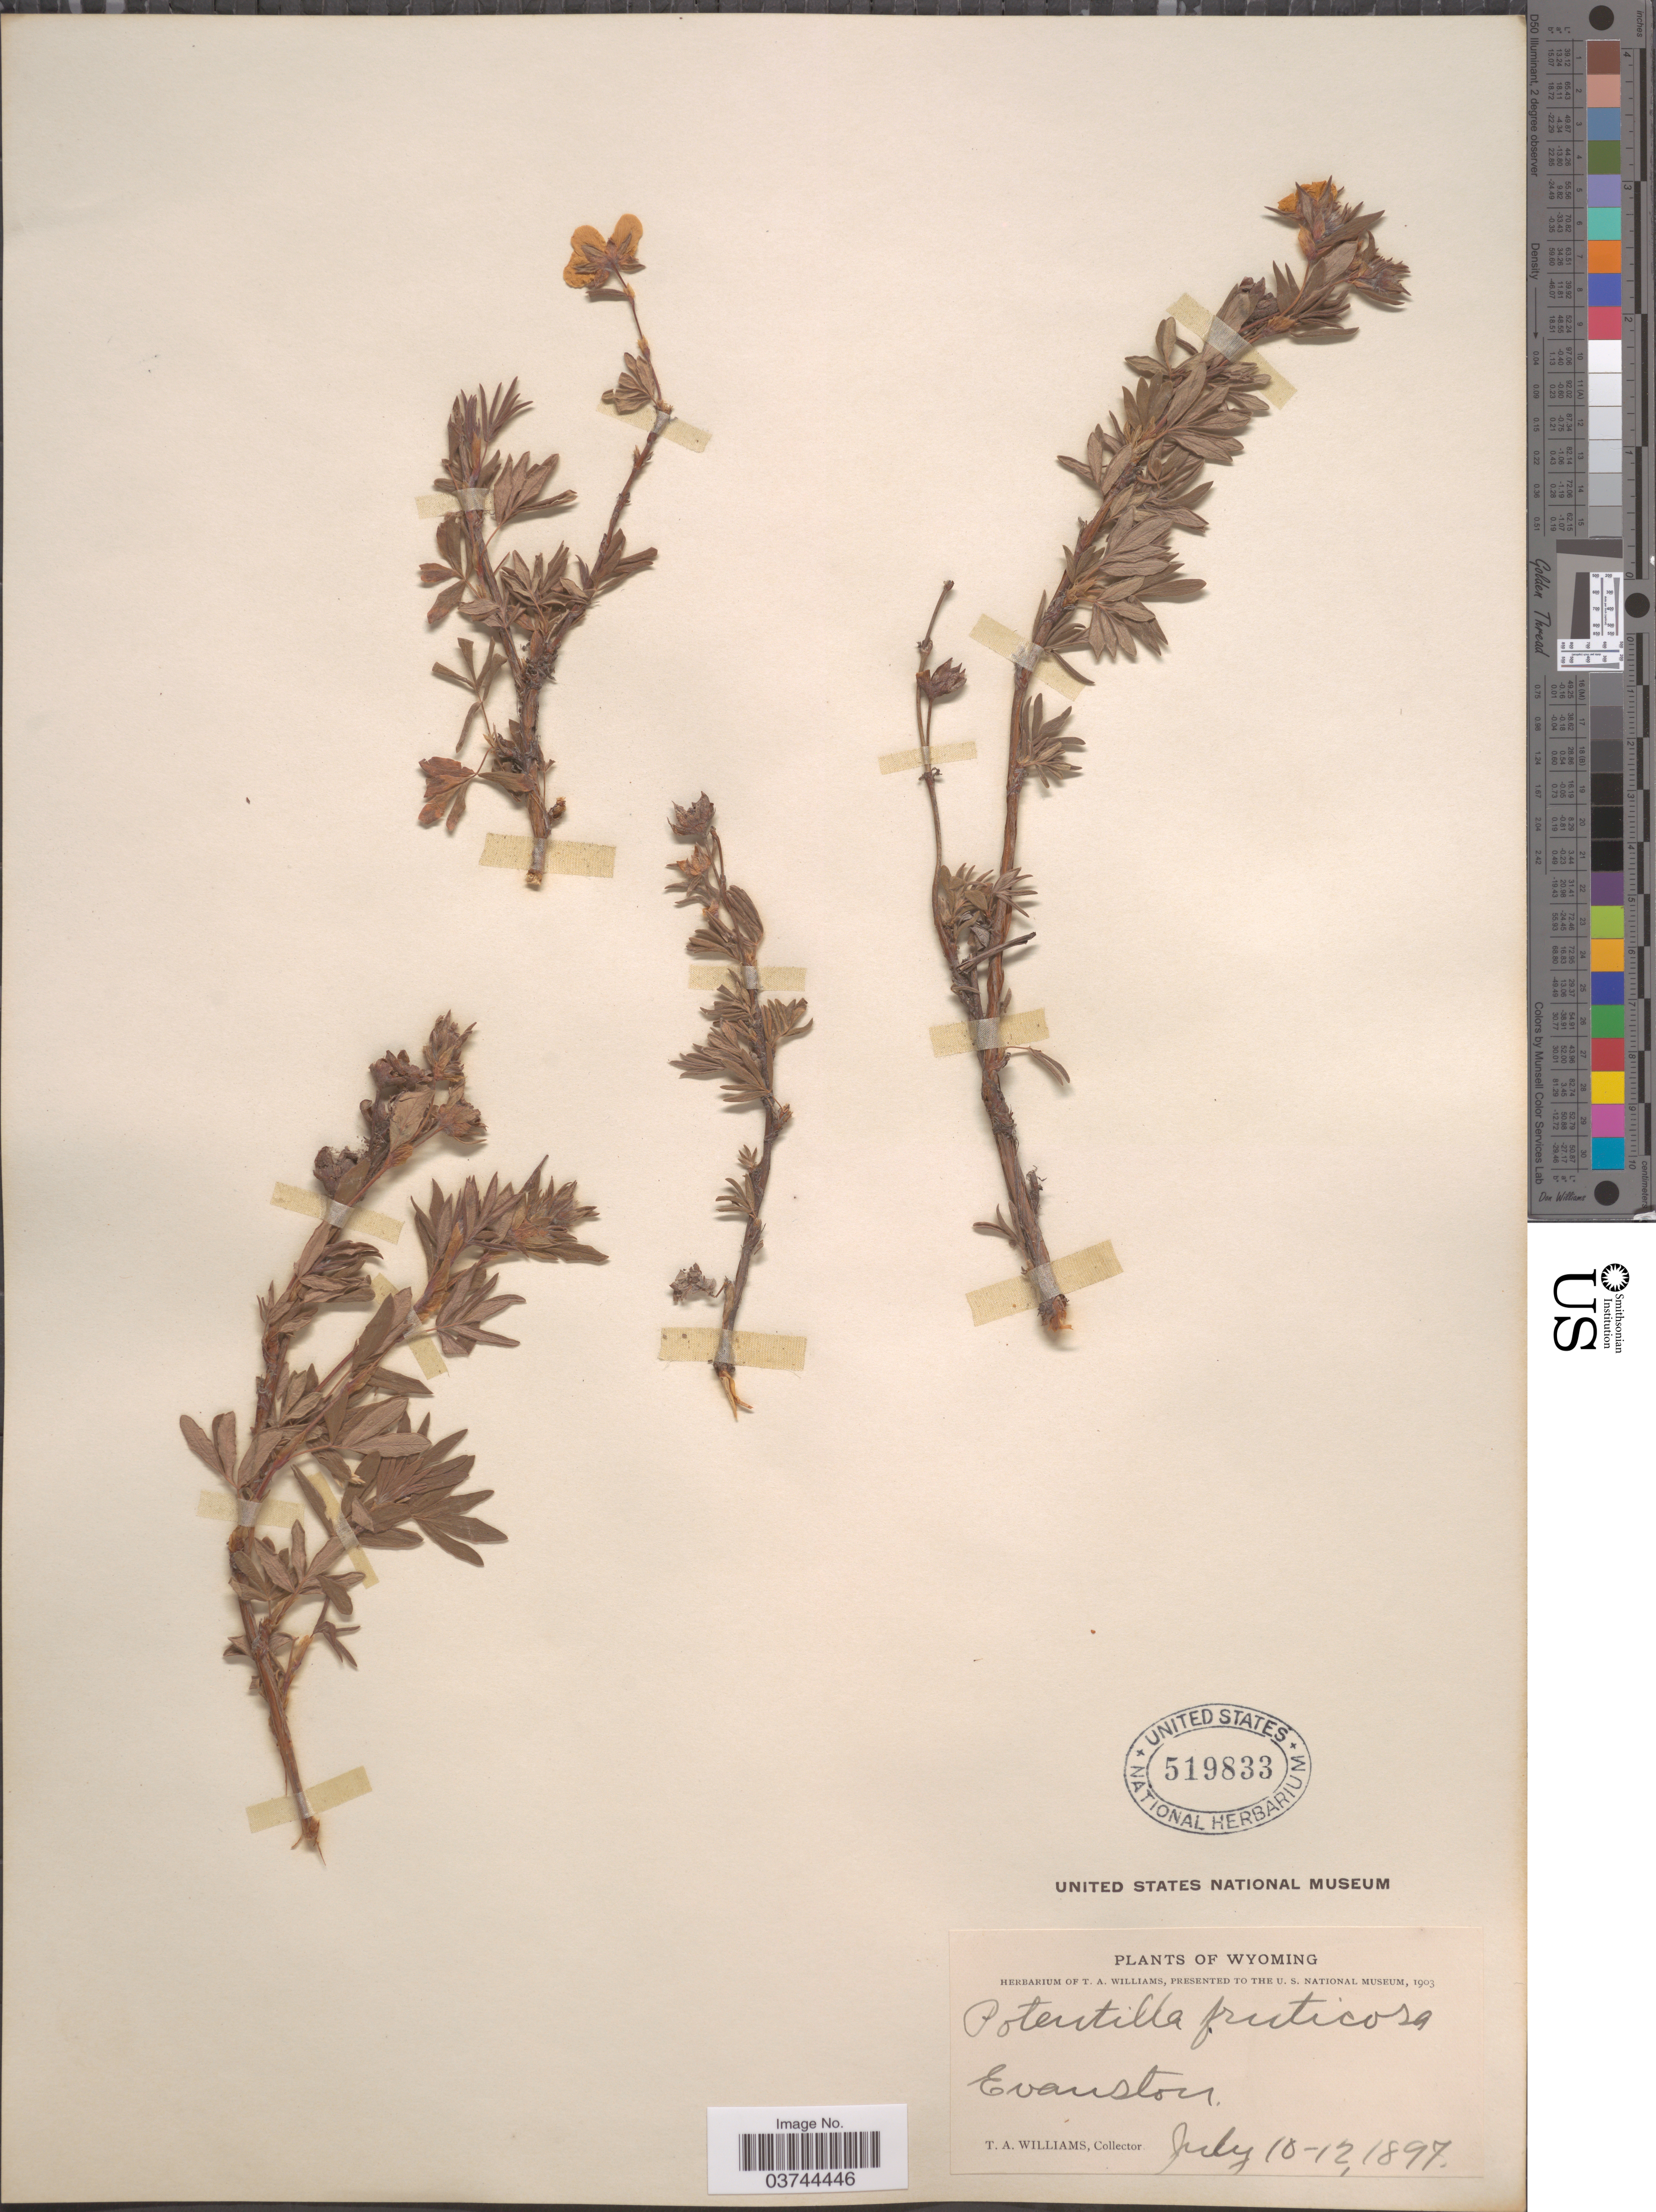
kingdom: Plantae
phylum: Tracheophyta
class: Magnoliopsida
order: Rosales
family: Rosaceae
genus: Dasiphora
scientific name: Dasiphora fruticosa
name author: (L.) Rydb.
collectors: T. Williams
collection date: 1897-07-10/1897-07-12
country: United States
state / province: Wyoming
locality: Evanston.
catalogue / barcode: US 519833